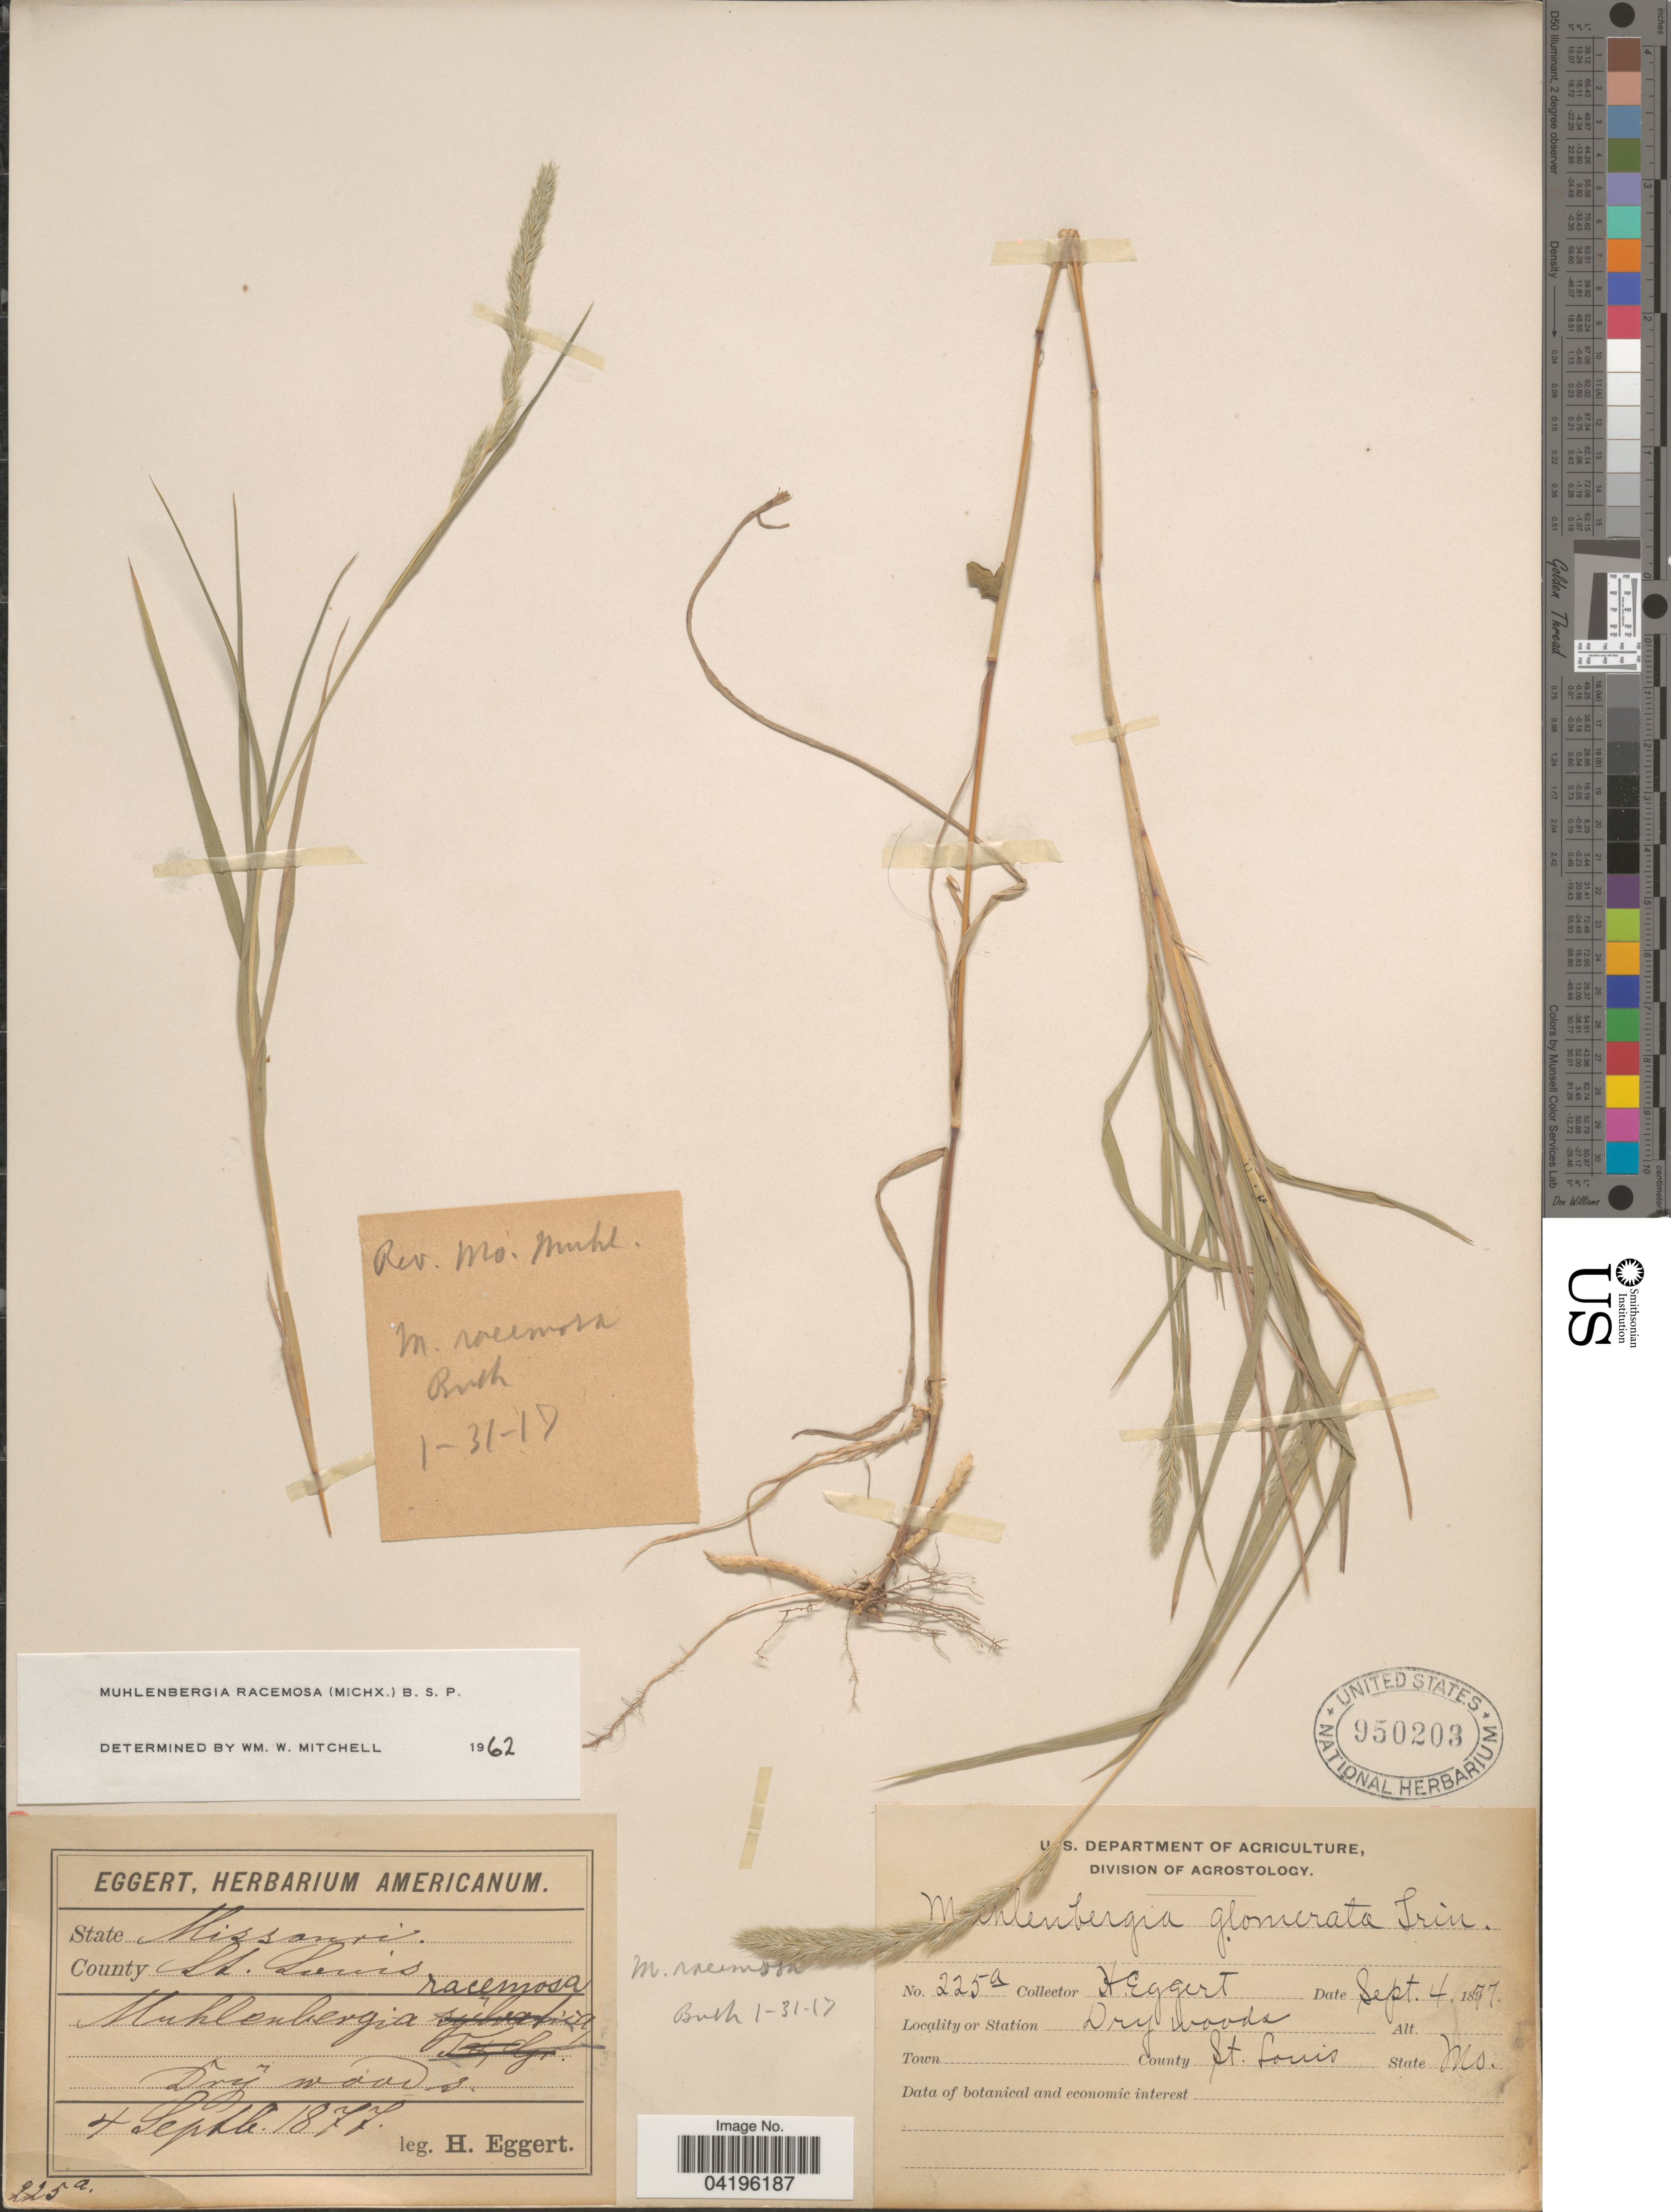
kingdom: Plantae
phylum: Tracheophyta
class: Liliopsida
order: Poales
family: Poaceae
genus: Muhlenbergia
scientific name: Muhlenbergia racemosa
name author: (Michx.) Britton et al.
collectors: H. Eggert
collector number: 225a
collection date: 1877-09-04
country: United States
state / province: Missouri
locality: County St. Louis.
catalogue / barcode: US 950203